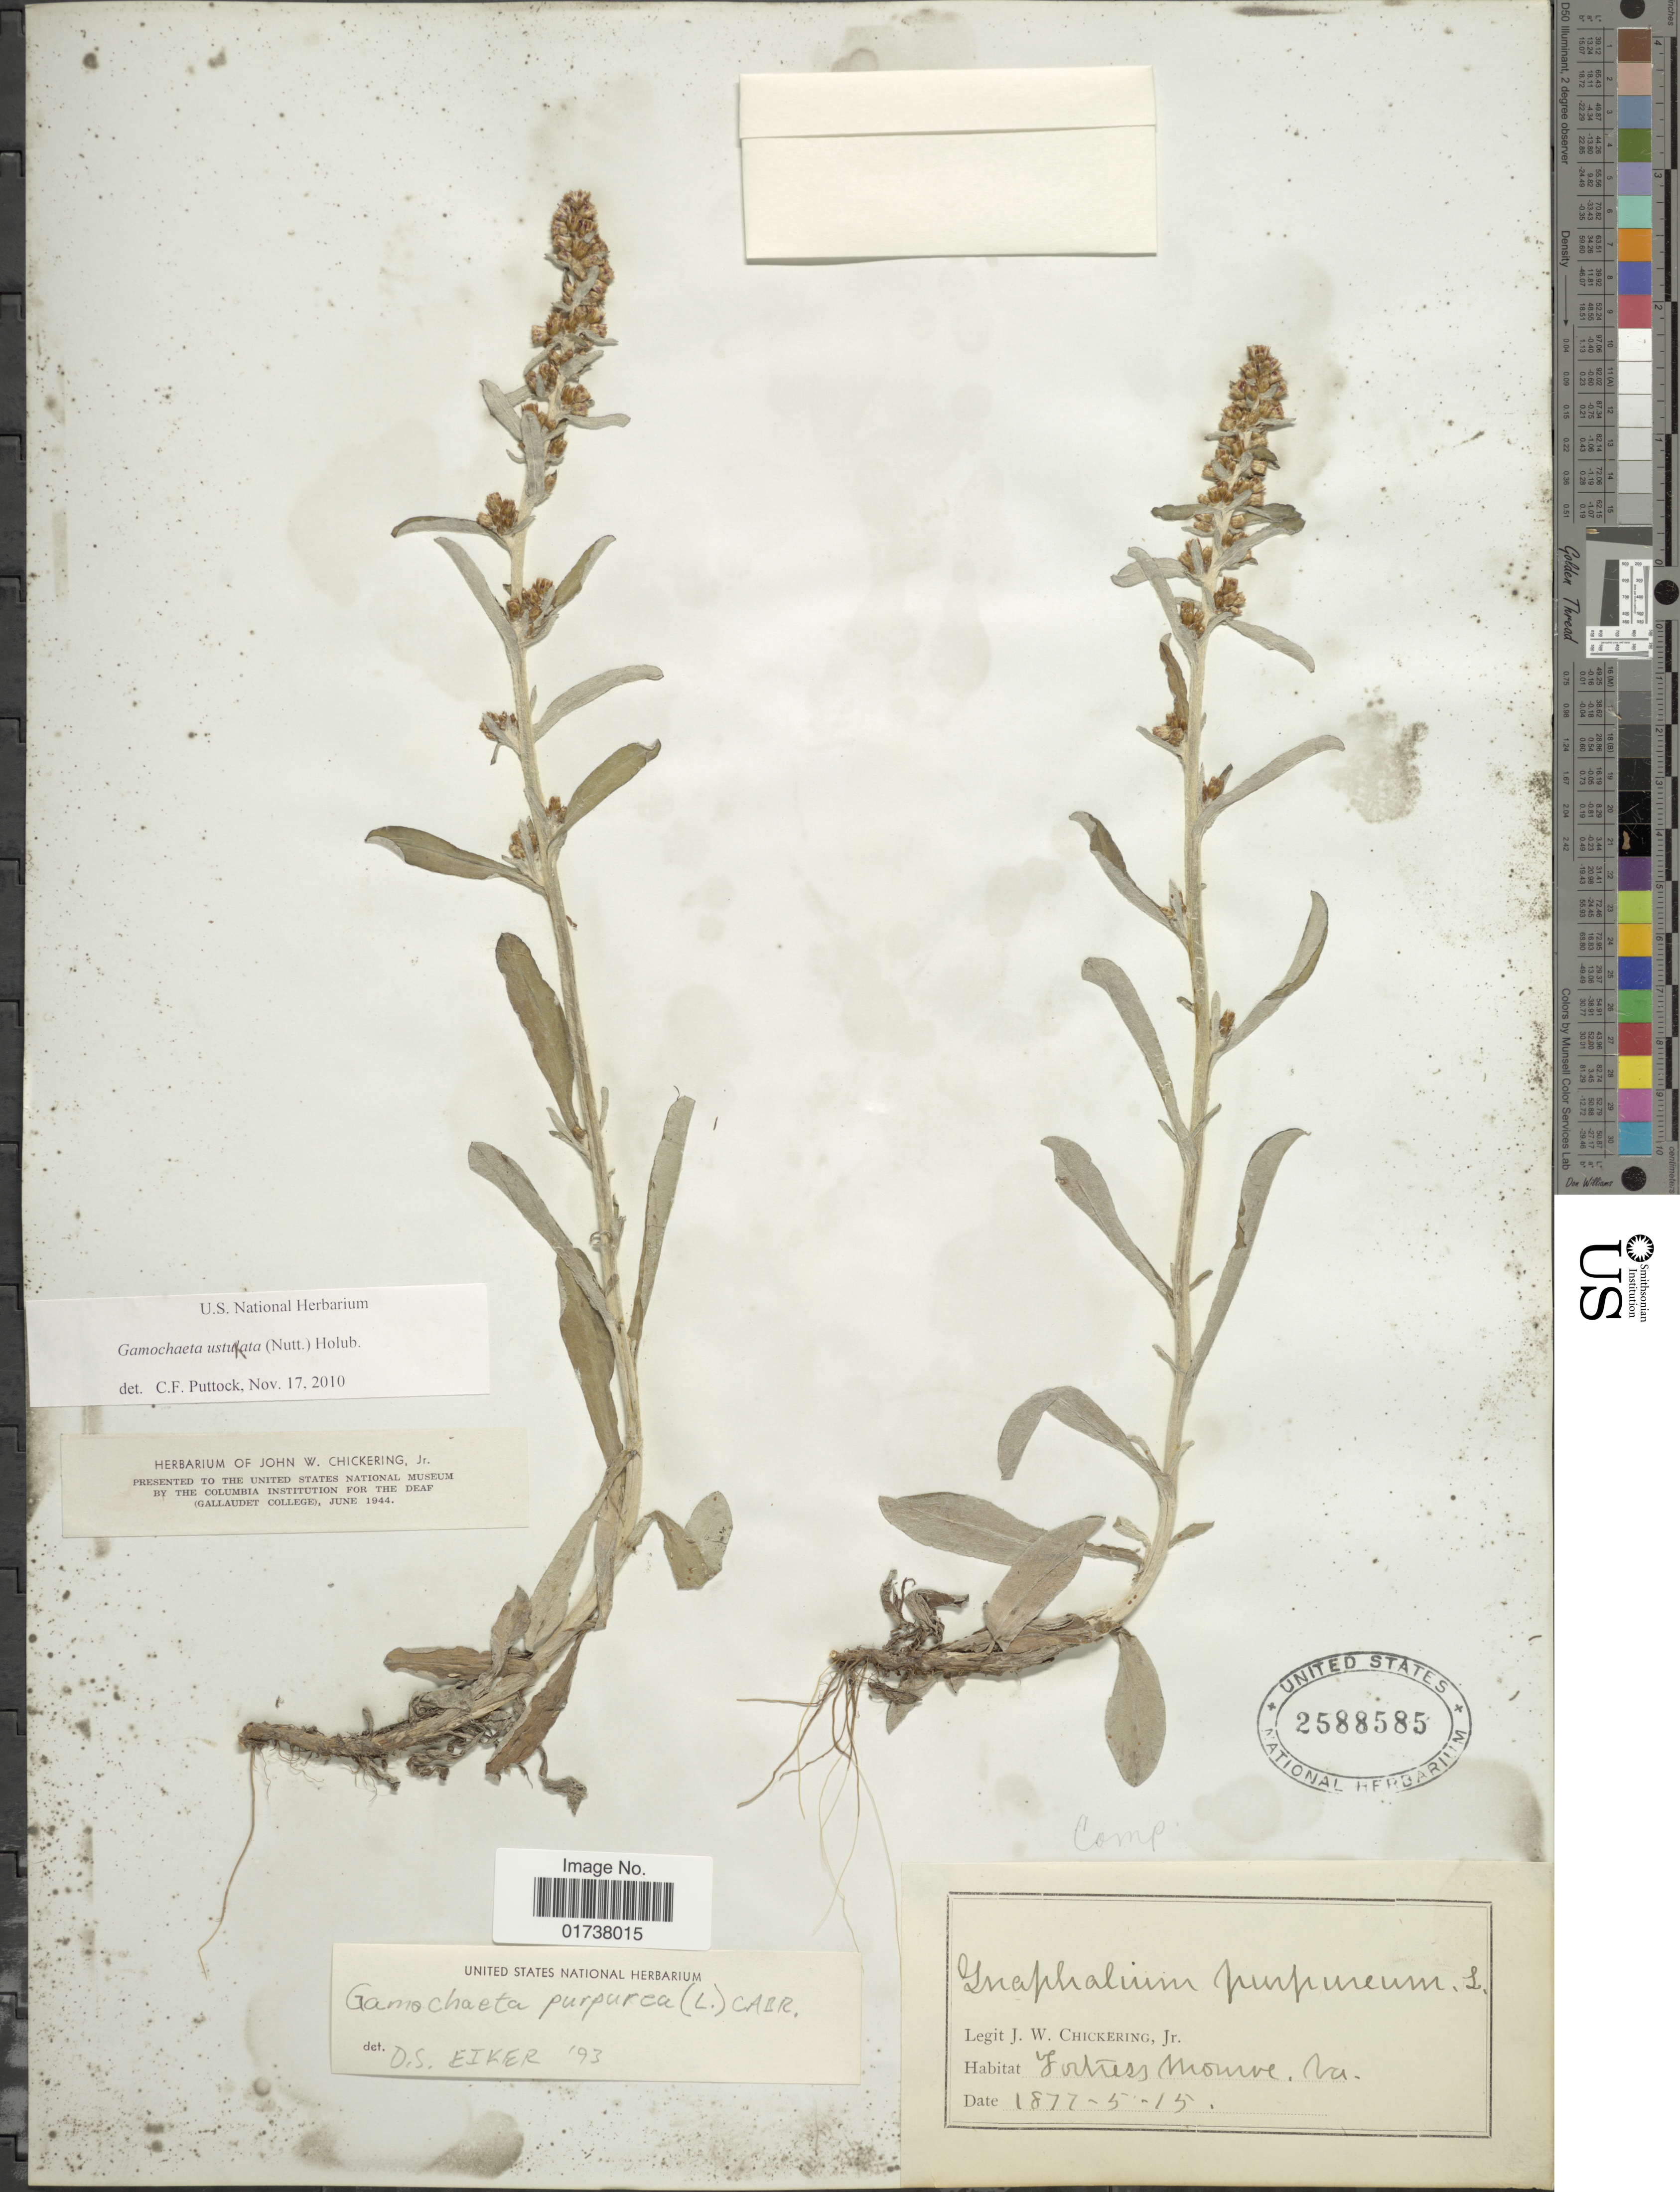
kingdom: Plantae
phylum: Tracheophyta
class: Magnoliopsida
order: Asterales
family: Asteraceae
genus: Gamochaeta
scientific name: Gamochaeta ustulata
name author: (Nutt.) Holub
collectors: J. W. Chickering Jr.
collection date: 1877-05-15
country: United States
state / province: Virginia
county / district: City of Hampton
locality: Fortess Monroe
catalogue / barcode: US 2588585